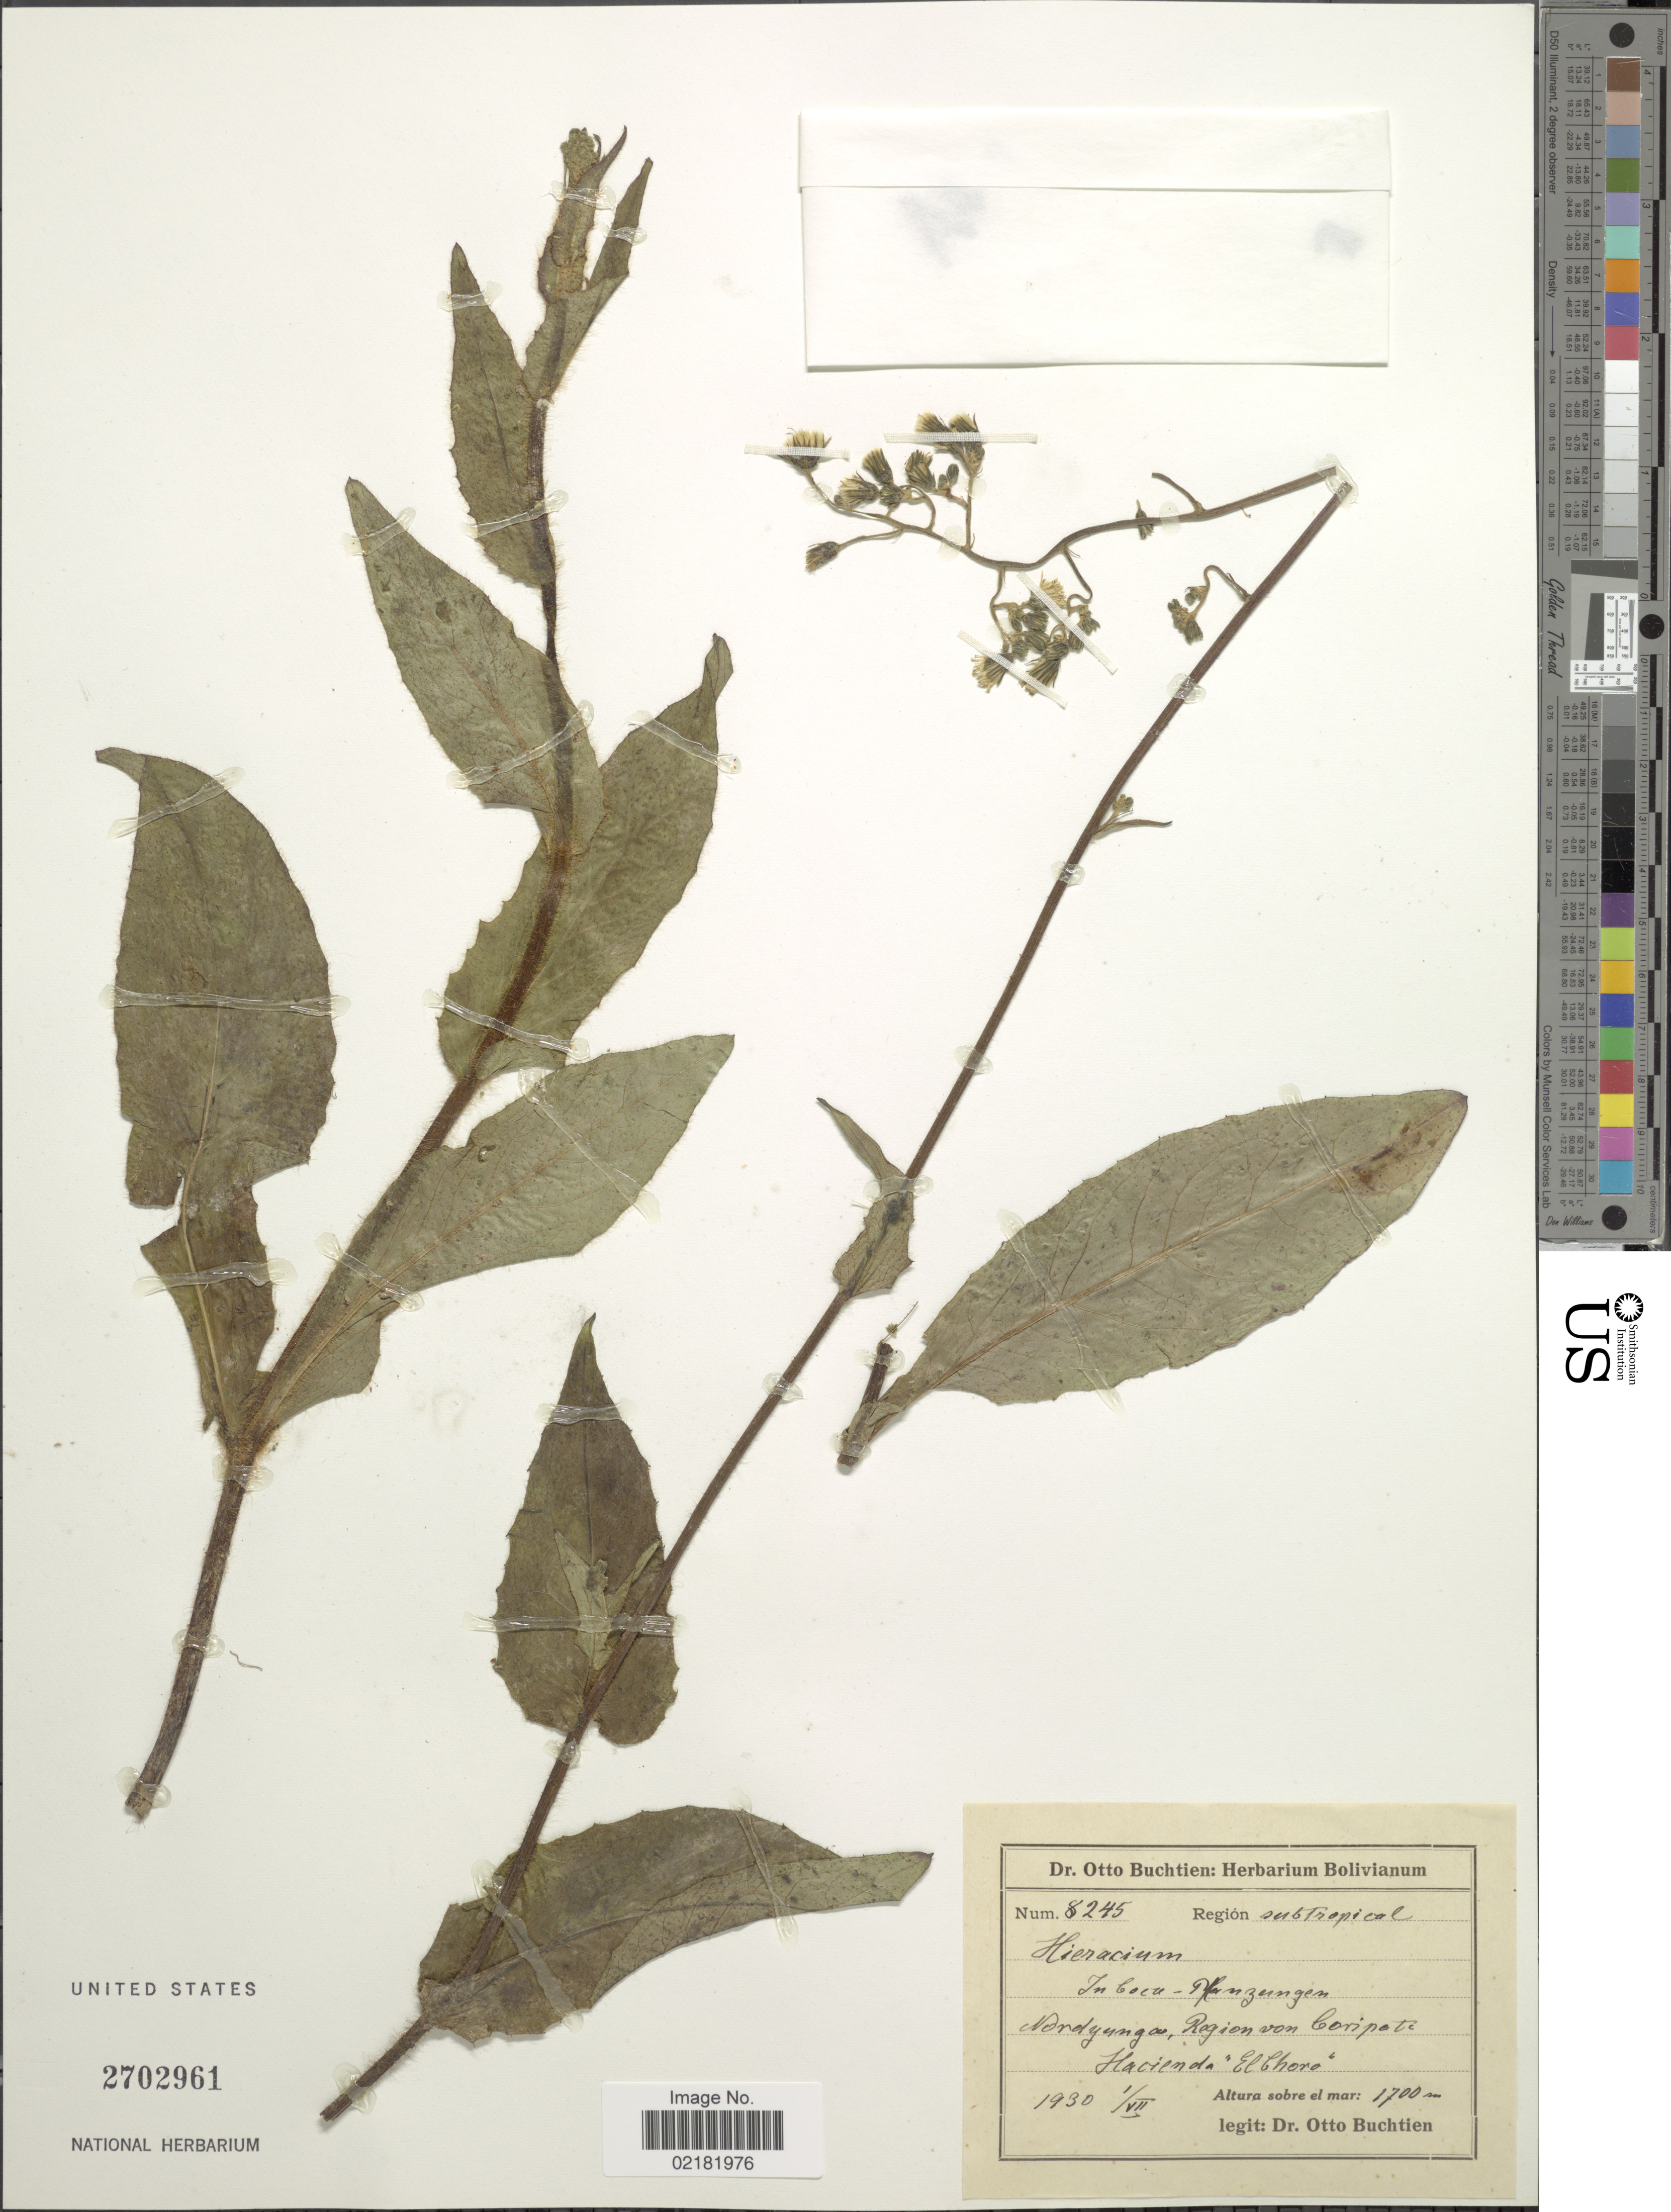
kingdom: Plantae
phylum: Tracheophyta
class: Magnoliopsida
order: Asterales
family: Asteraceae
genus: Hieracium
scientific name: Hieracium repandulare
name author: Druce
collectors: O. Buchtien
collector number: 8245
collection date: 1930-07-01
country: Bolivia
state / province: La Paz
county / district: Nor Yungas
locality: Region subtropical, Region of Coripato, hacienda "El Choro".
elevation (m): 1700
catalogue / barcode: US 2702961